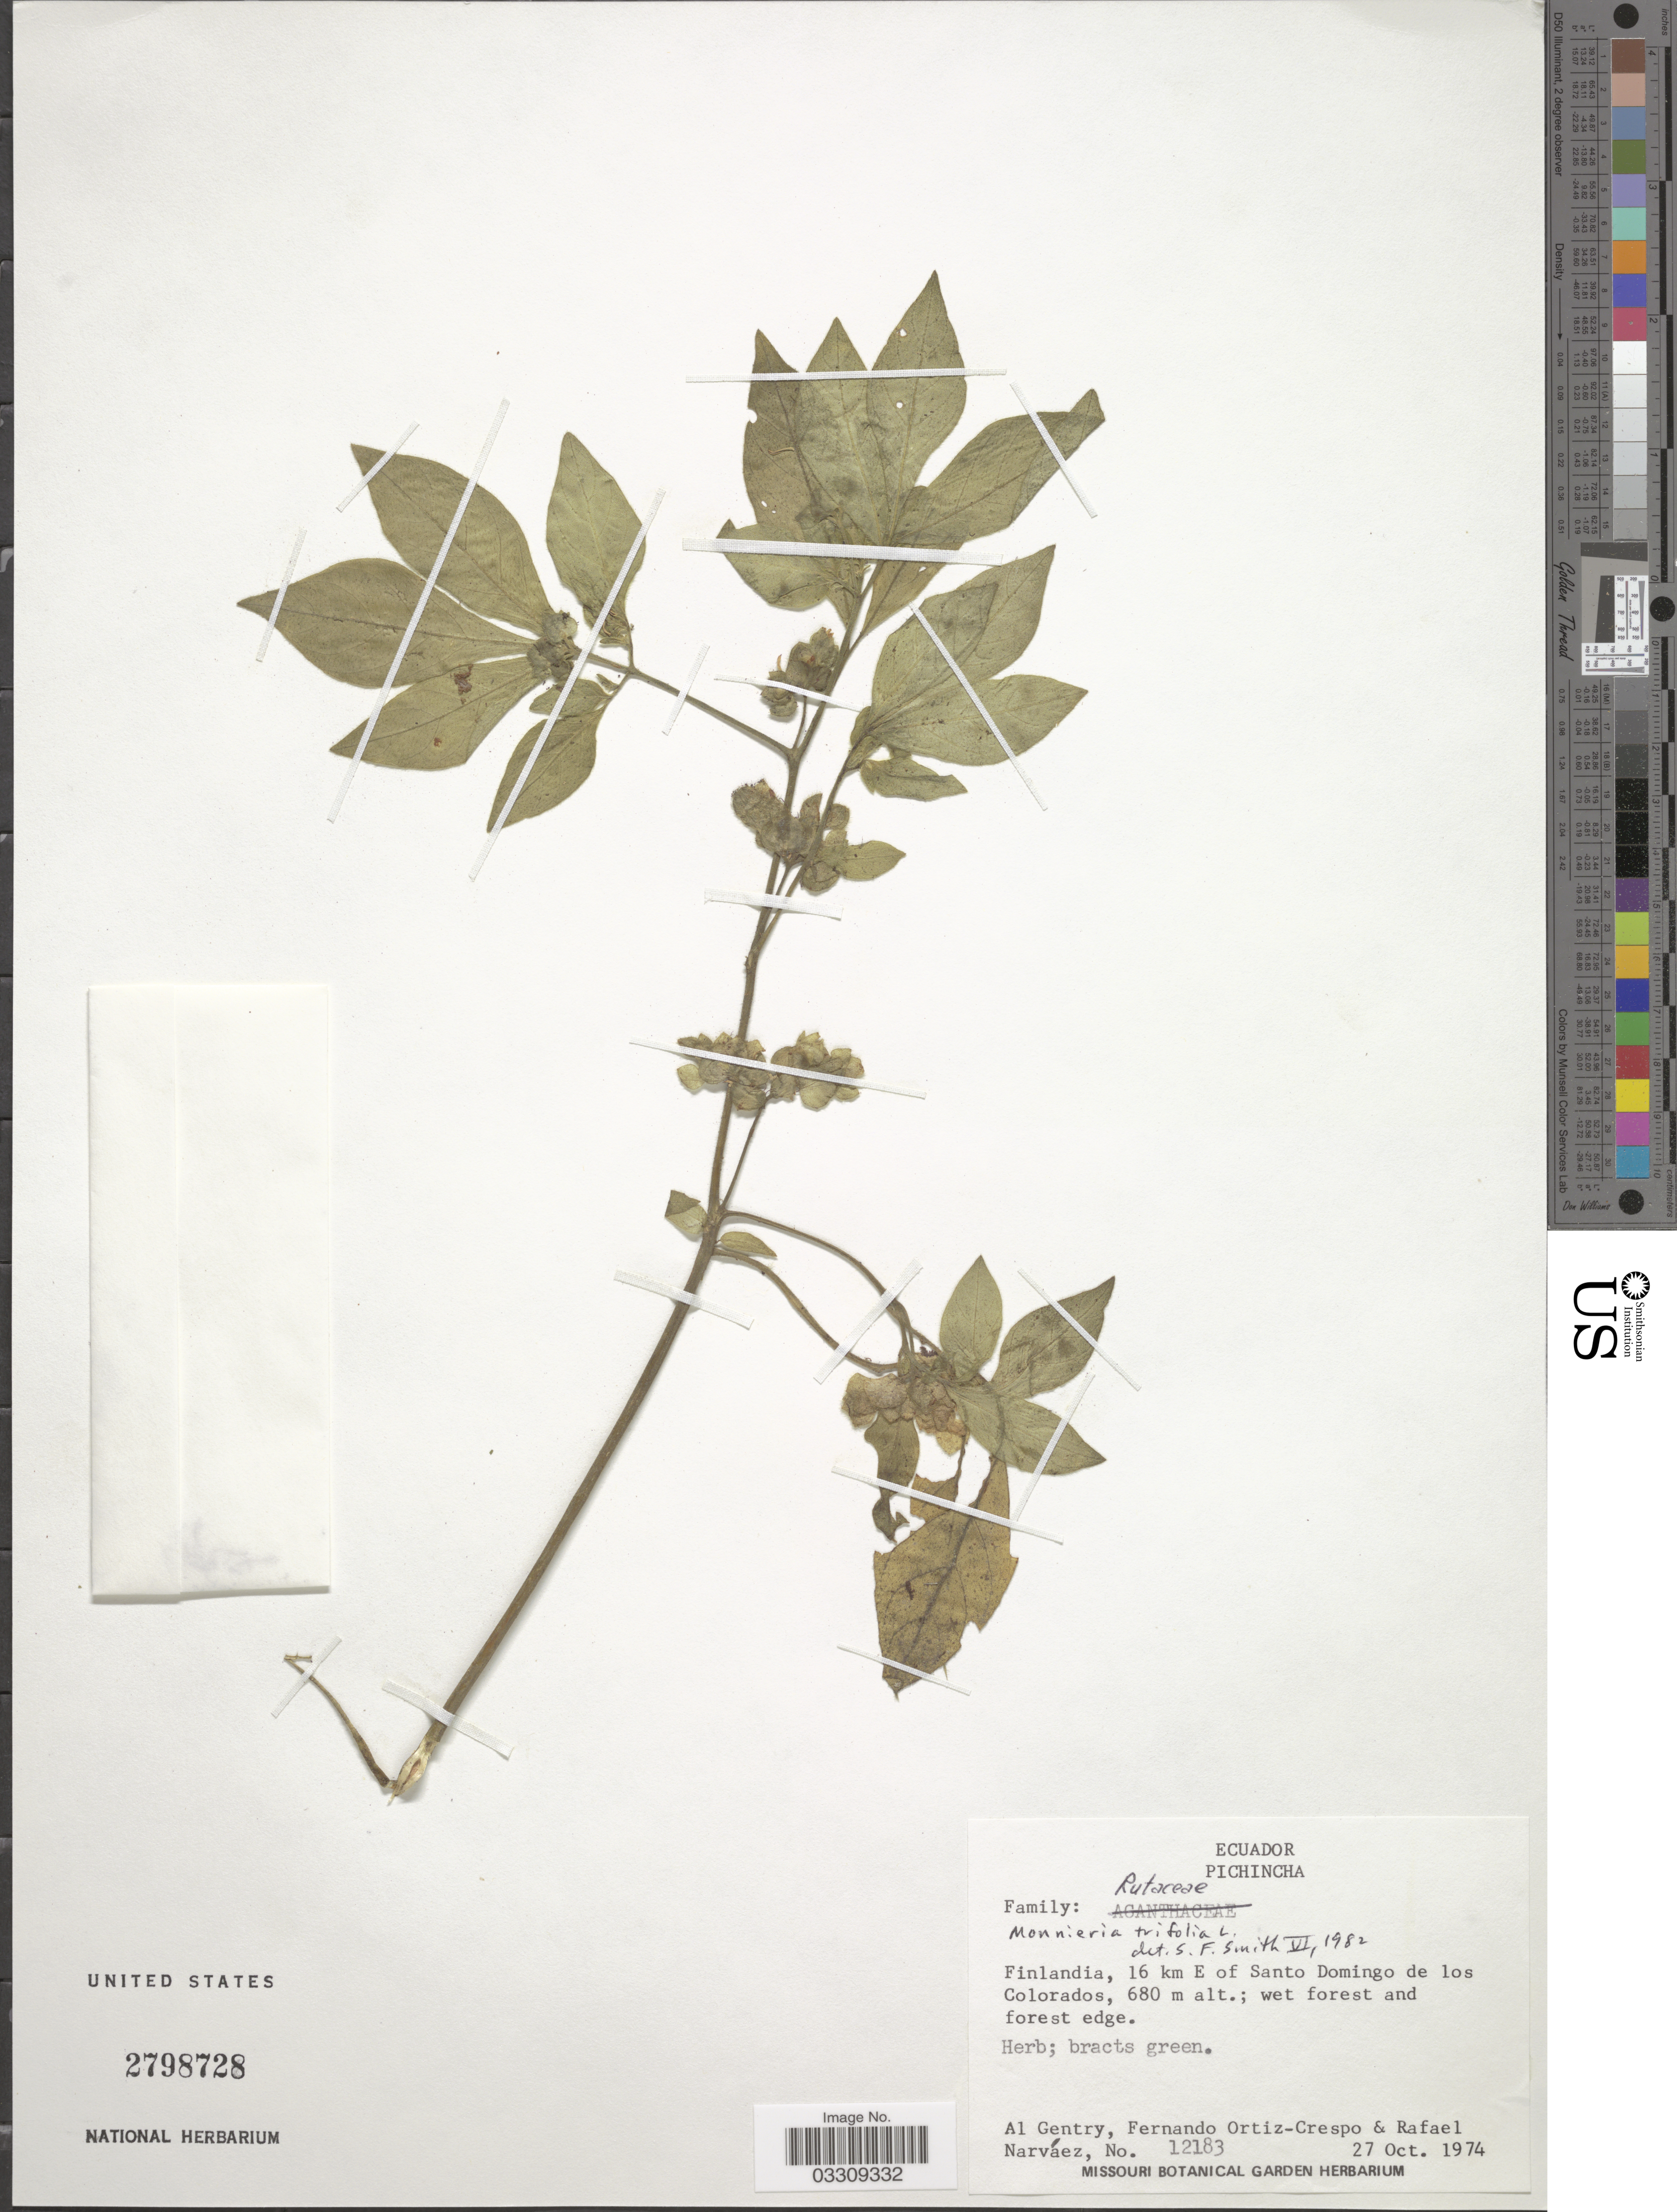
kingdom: Plantae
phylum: Tracheophyta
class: Magnoliopsida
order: Sapindales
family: Rutaceae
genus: Ertela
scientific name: Ertela trifolia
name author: (L.) Kuntze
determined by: Strong, Mark T., (BOT), Smithsonian Institution - National Museum of Natural History (UNITED STATES)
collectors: A. H. Gentry, F. Ortiz-Crespo & R. Narváez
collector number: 12183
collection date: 1974-10-27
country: Ecuador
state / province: Pichincha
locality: Finlandia, 16 km E of Santo Domingo de los Colorados.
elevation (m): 680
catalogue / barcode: US 2798728